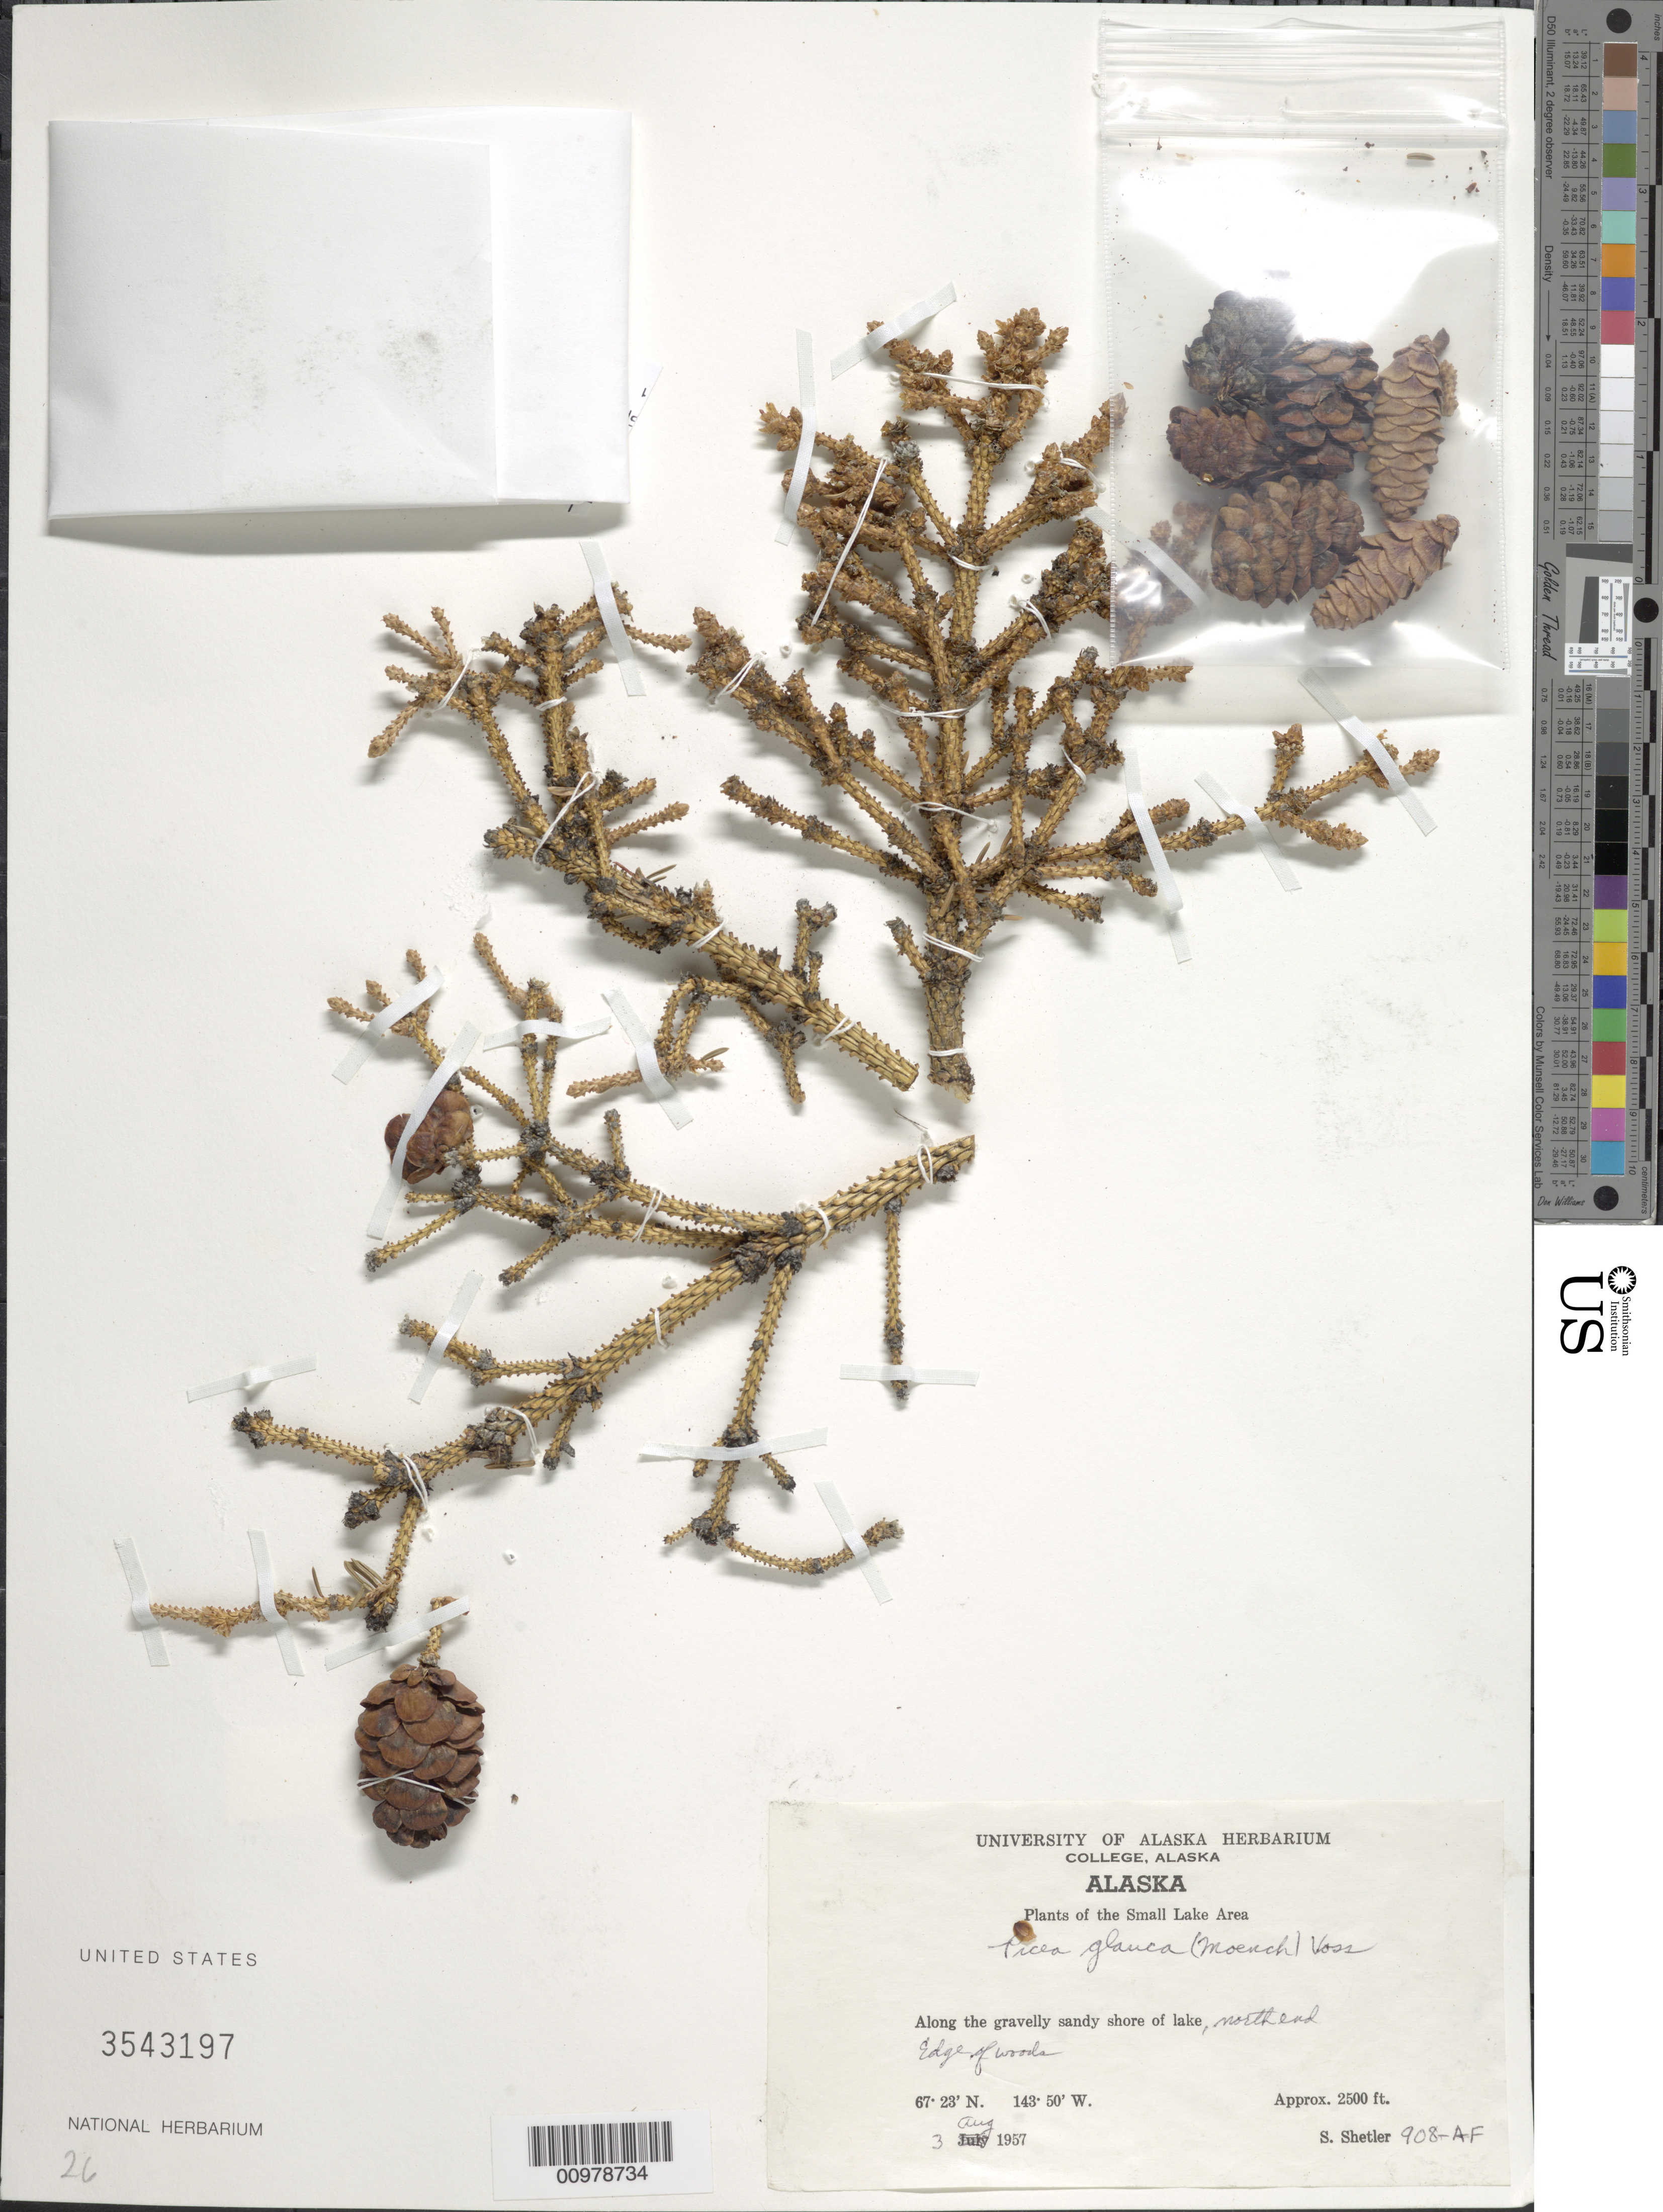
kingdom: Plantae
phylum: Tracheophyta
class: Pinopsida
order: Pinales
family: Pinaceae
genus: Picea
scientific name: Picea glauca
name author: (Moench) Voss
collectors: S. Shetler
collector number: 908-AF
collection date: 1957-08-03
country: United States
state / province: Alaska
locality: Small Lake area, along the gravelly sandy shore of lake, north end edge of woods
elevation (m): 762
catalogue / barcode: US 3543197